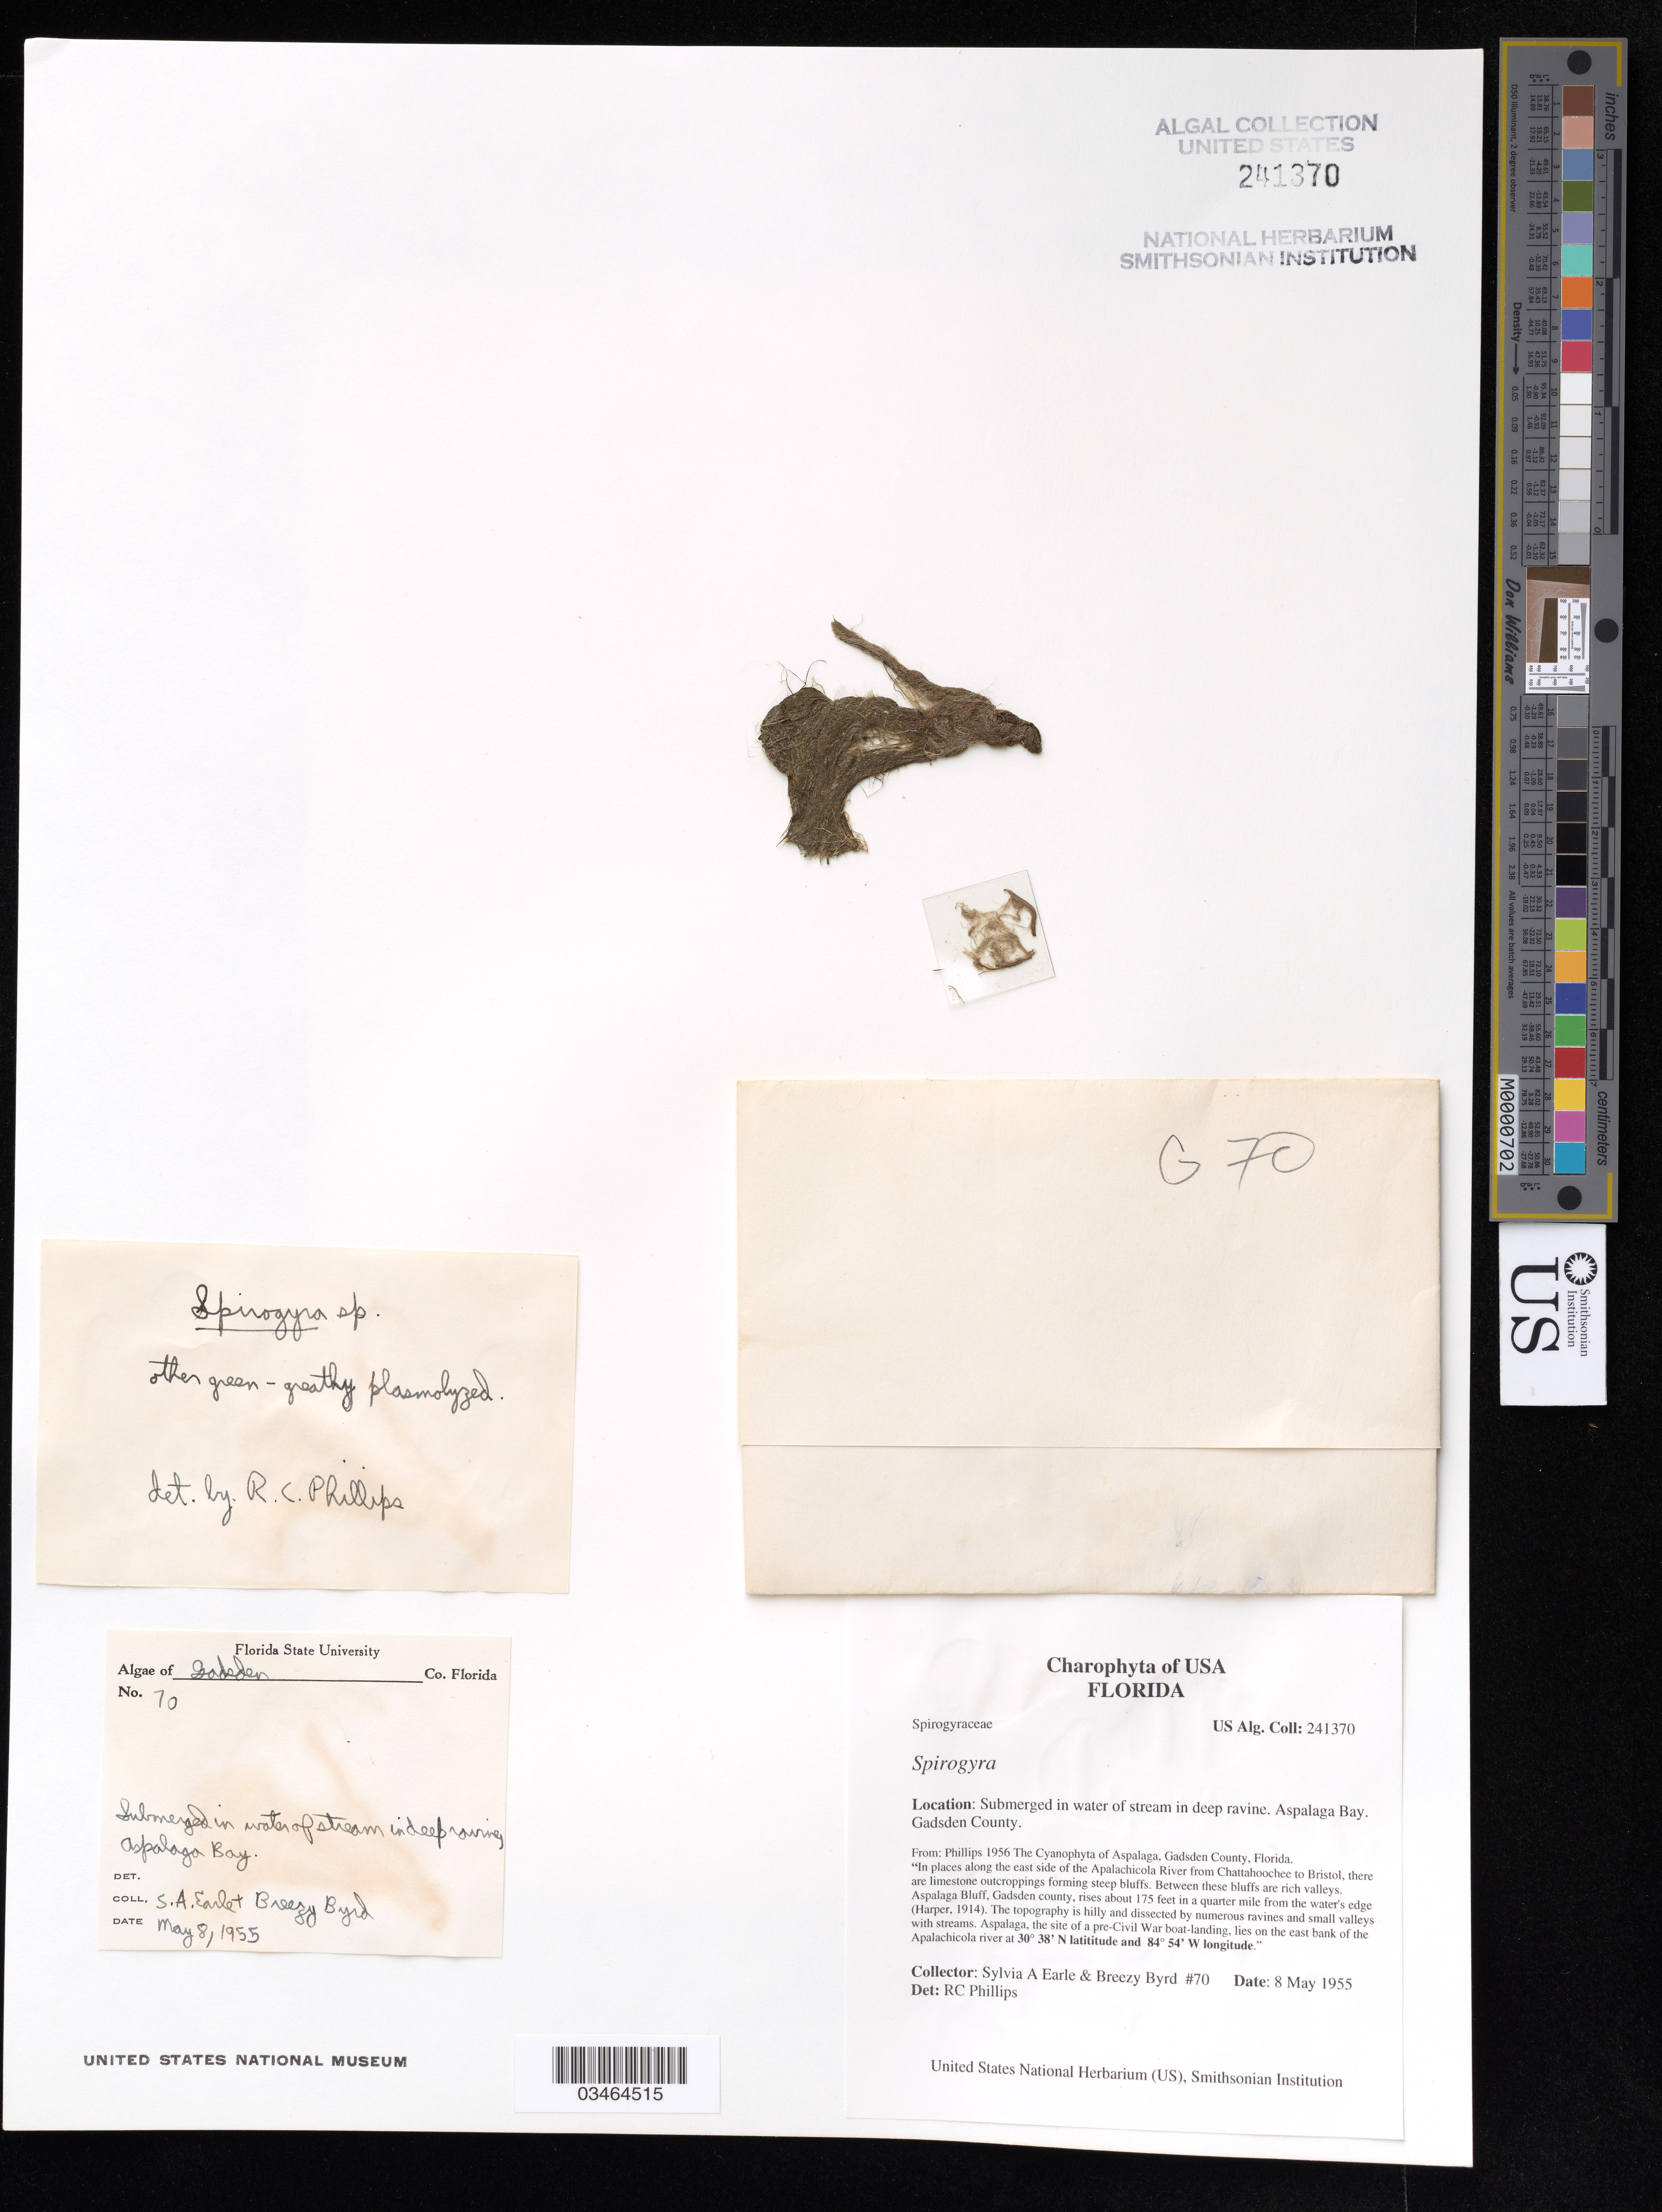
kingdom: Plantae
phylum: Charophyta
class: Zygnematophyceae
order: Zygnematales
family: Zygnemataceae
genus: Spirogyra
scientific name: Spirogyra sp.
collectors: S. A. Earle & B. Byrd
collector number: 70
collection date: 1955-05-08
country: United States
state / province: Florida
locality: Submerged in water of stream in deep ravine. Asplaga Bay. Gadsden County.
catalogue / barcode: US 241370